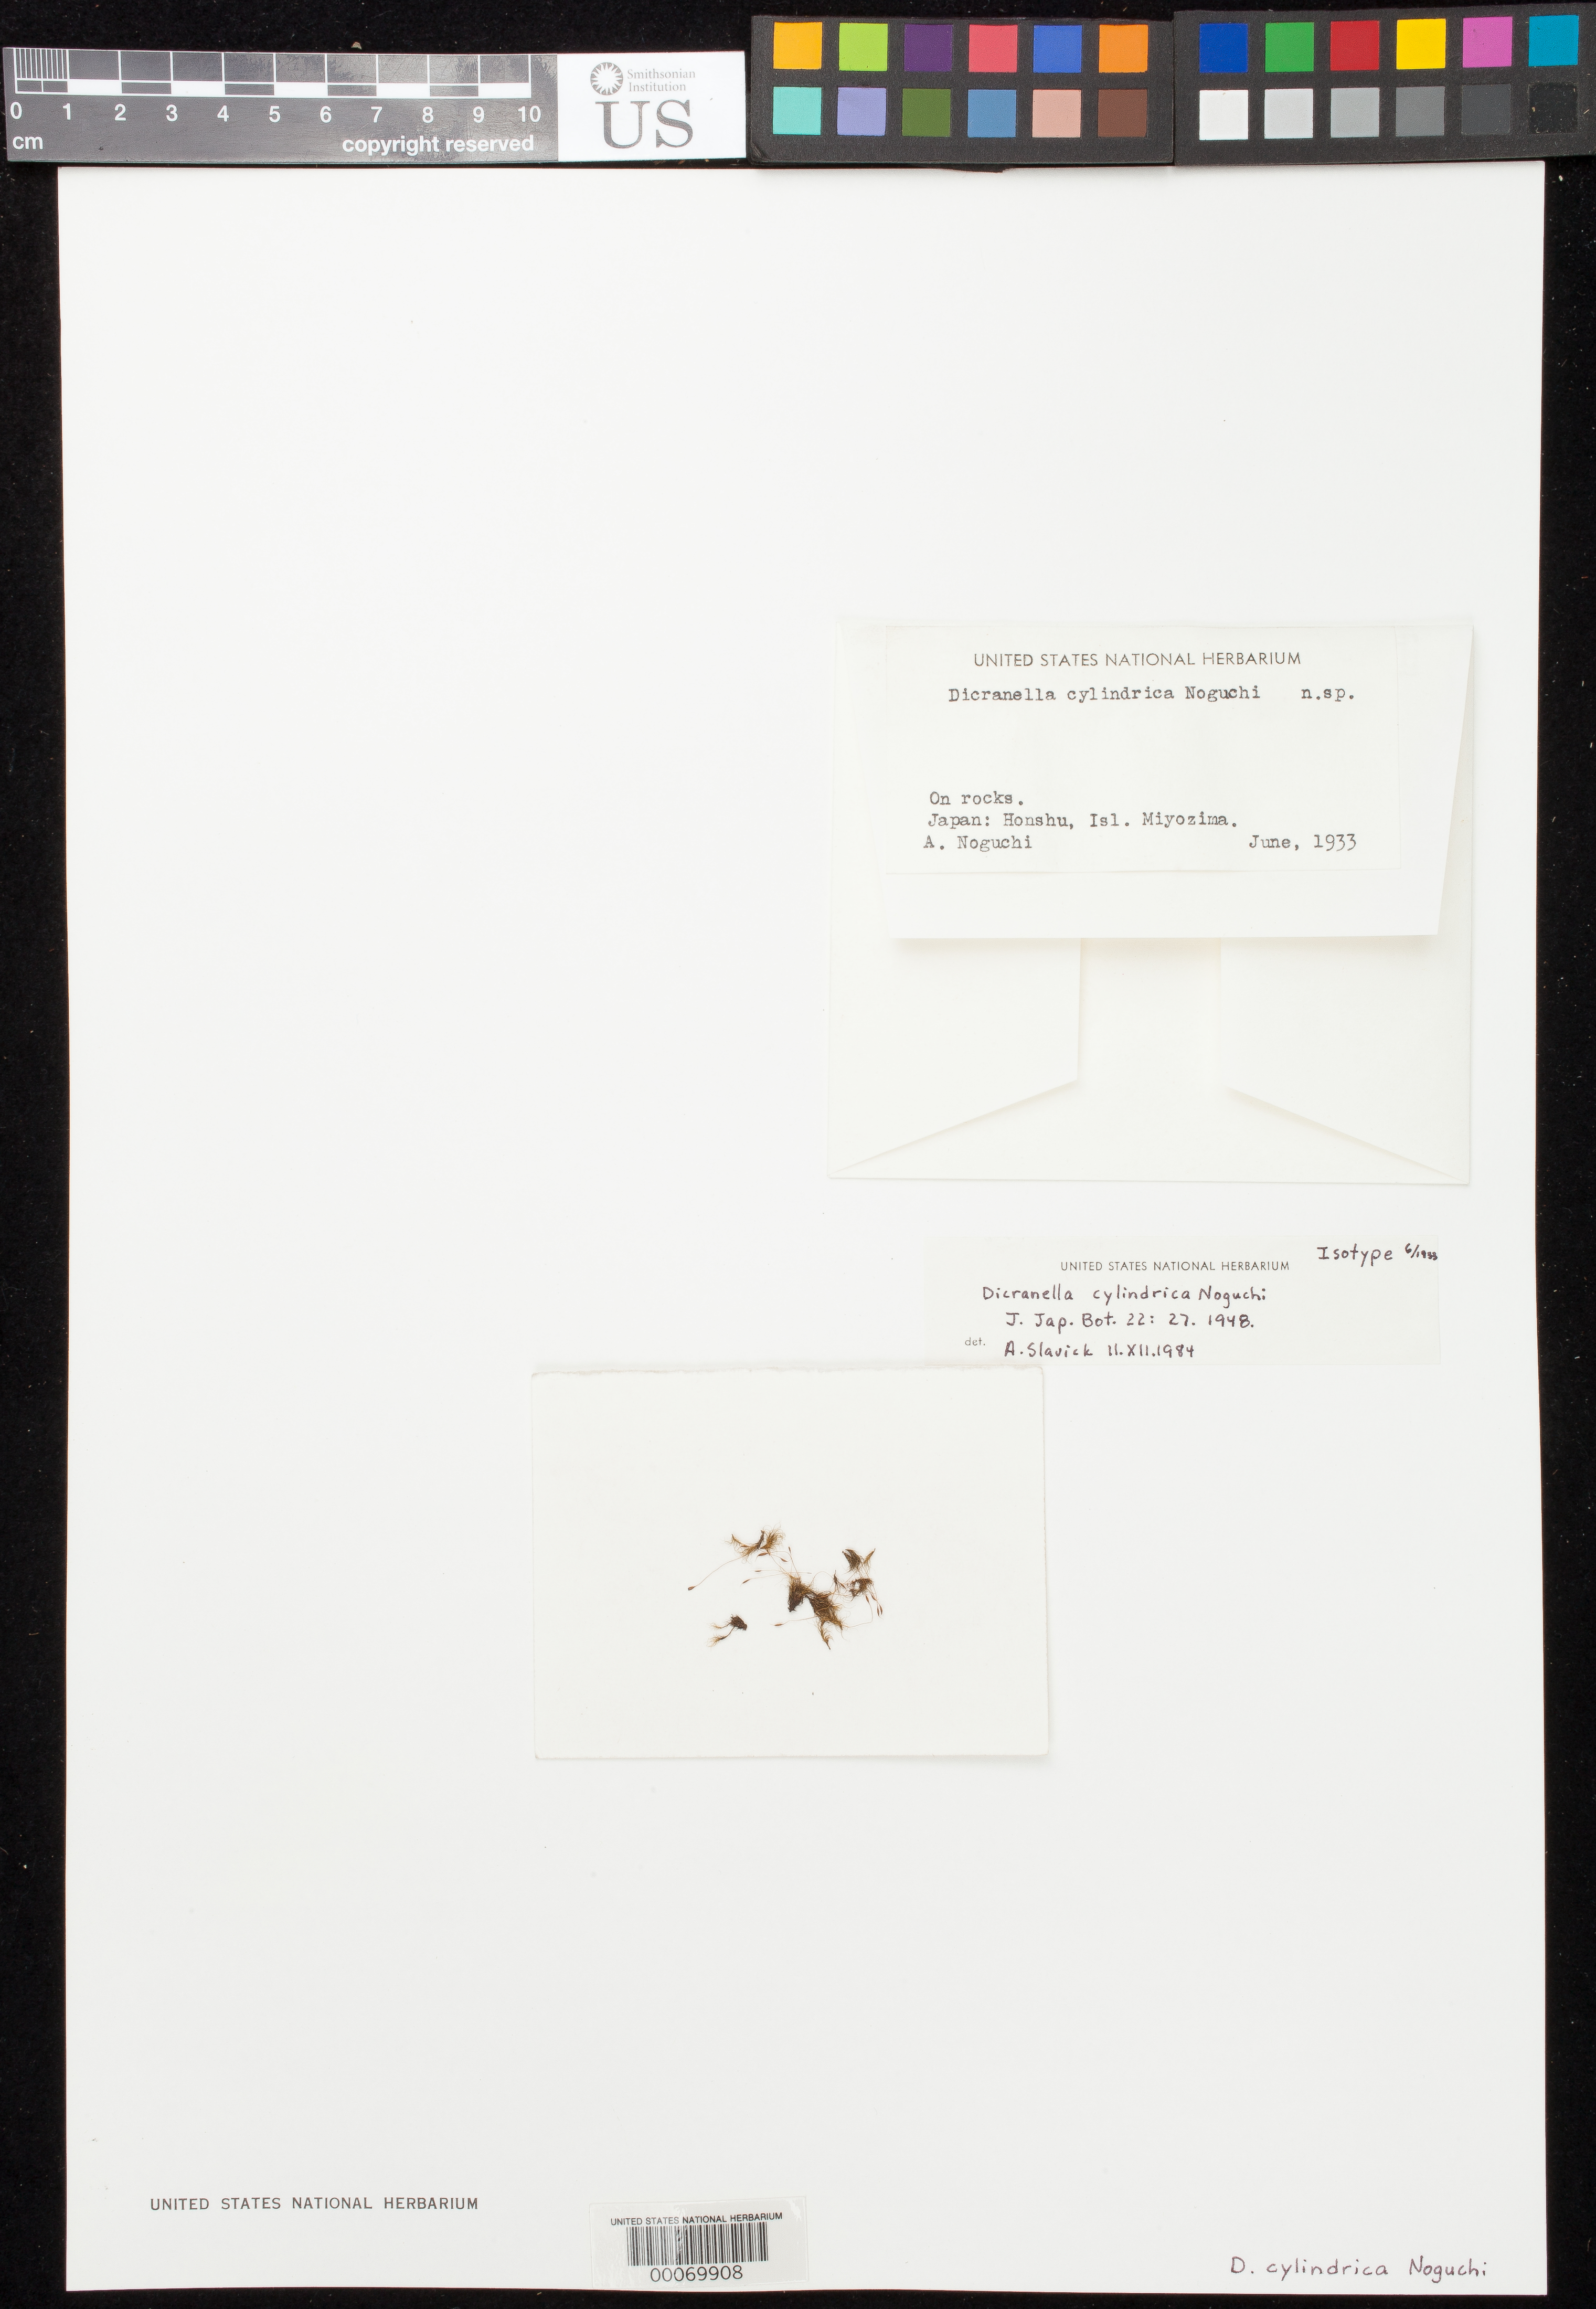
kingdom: Plantae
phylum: Bryophyta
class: Bryopsida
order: Dicranales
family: Dicranellaceae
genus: Dicranella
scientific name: Dicranella cylindrica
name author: Nog.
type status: Isotype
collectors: A. Noguchi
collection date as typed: Jun 1933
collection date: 1933-06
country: Japan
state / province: Hirosima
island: Honshu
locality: Miyajima Island.